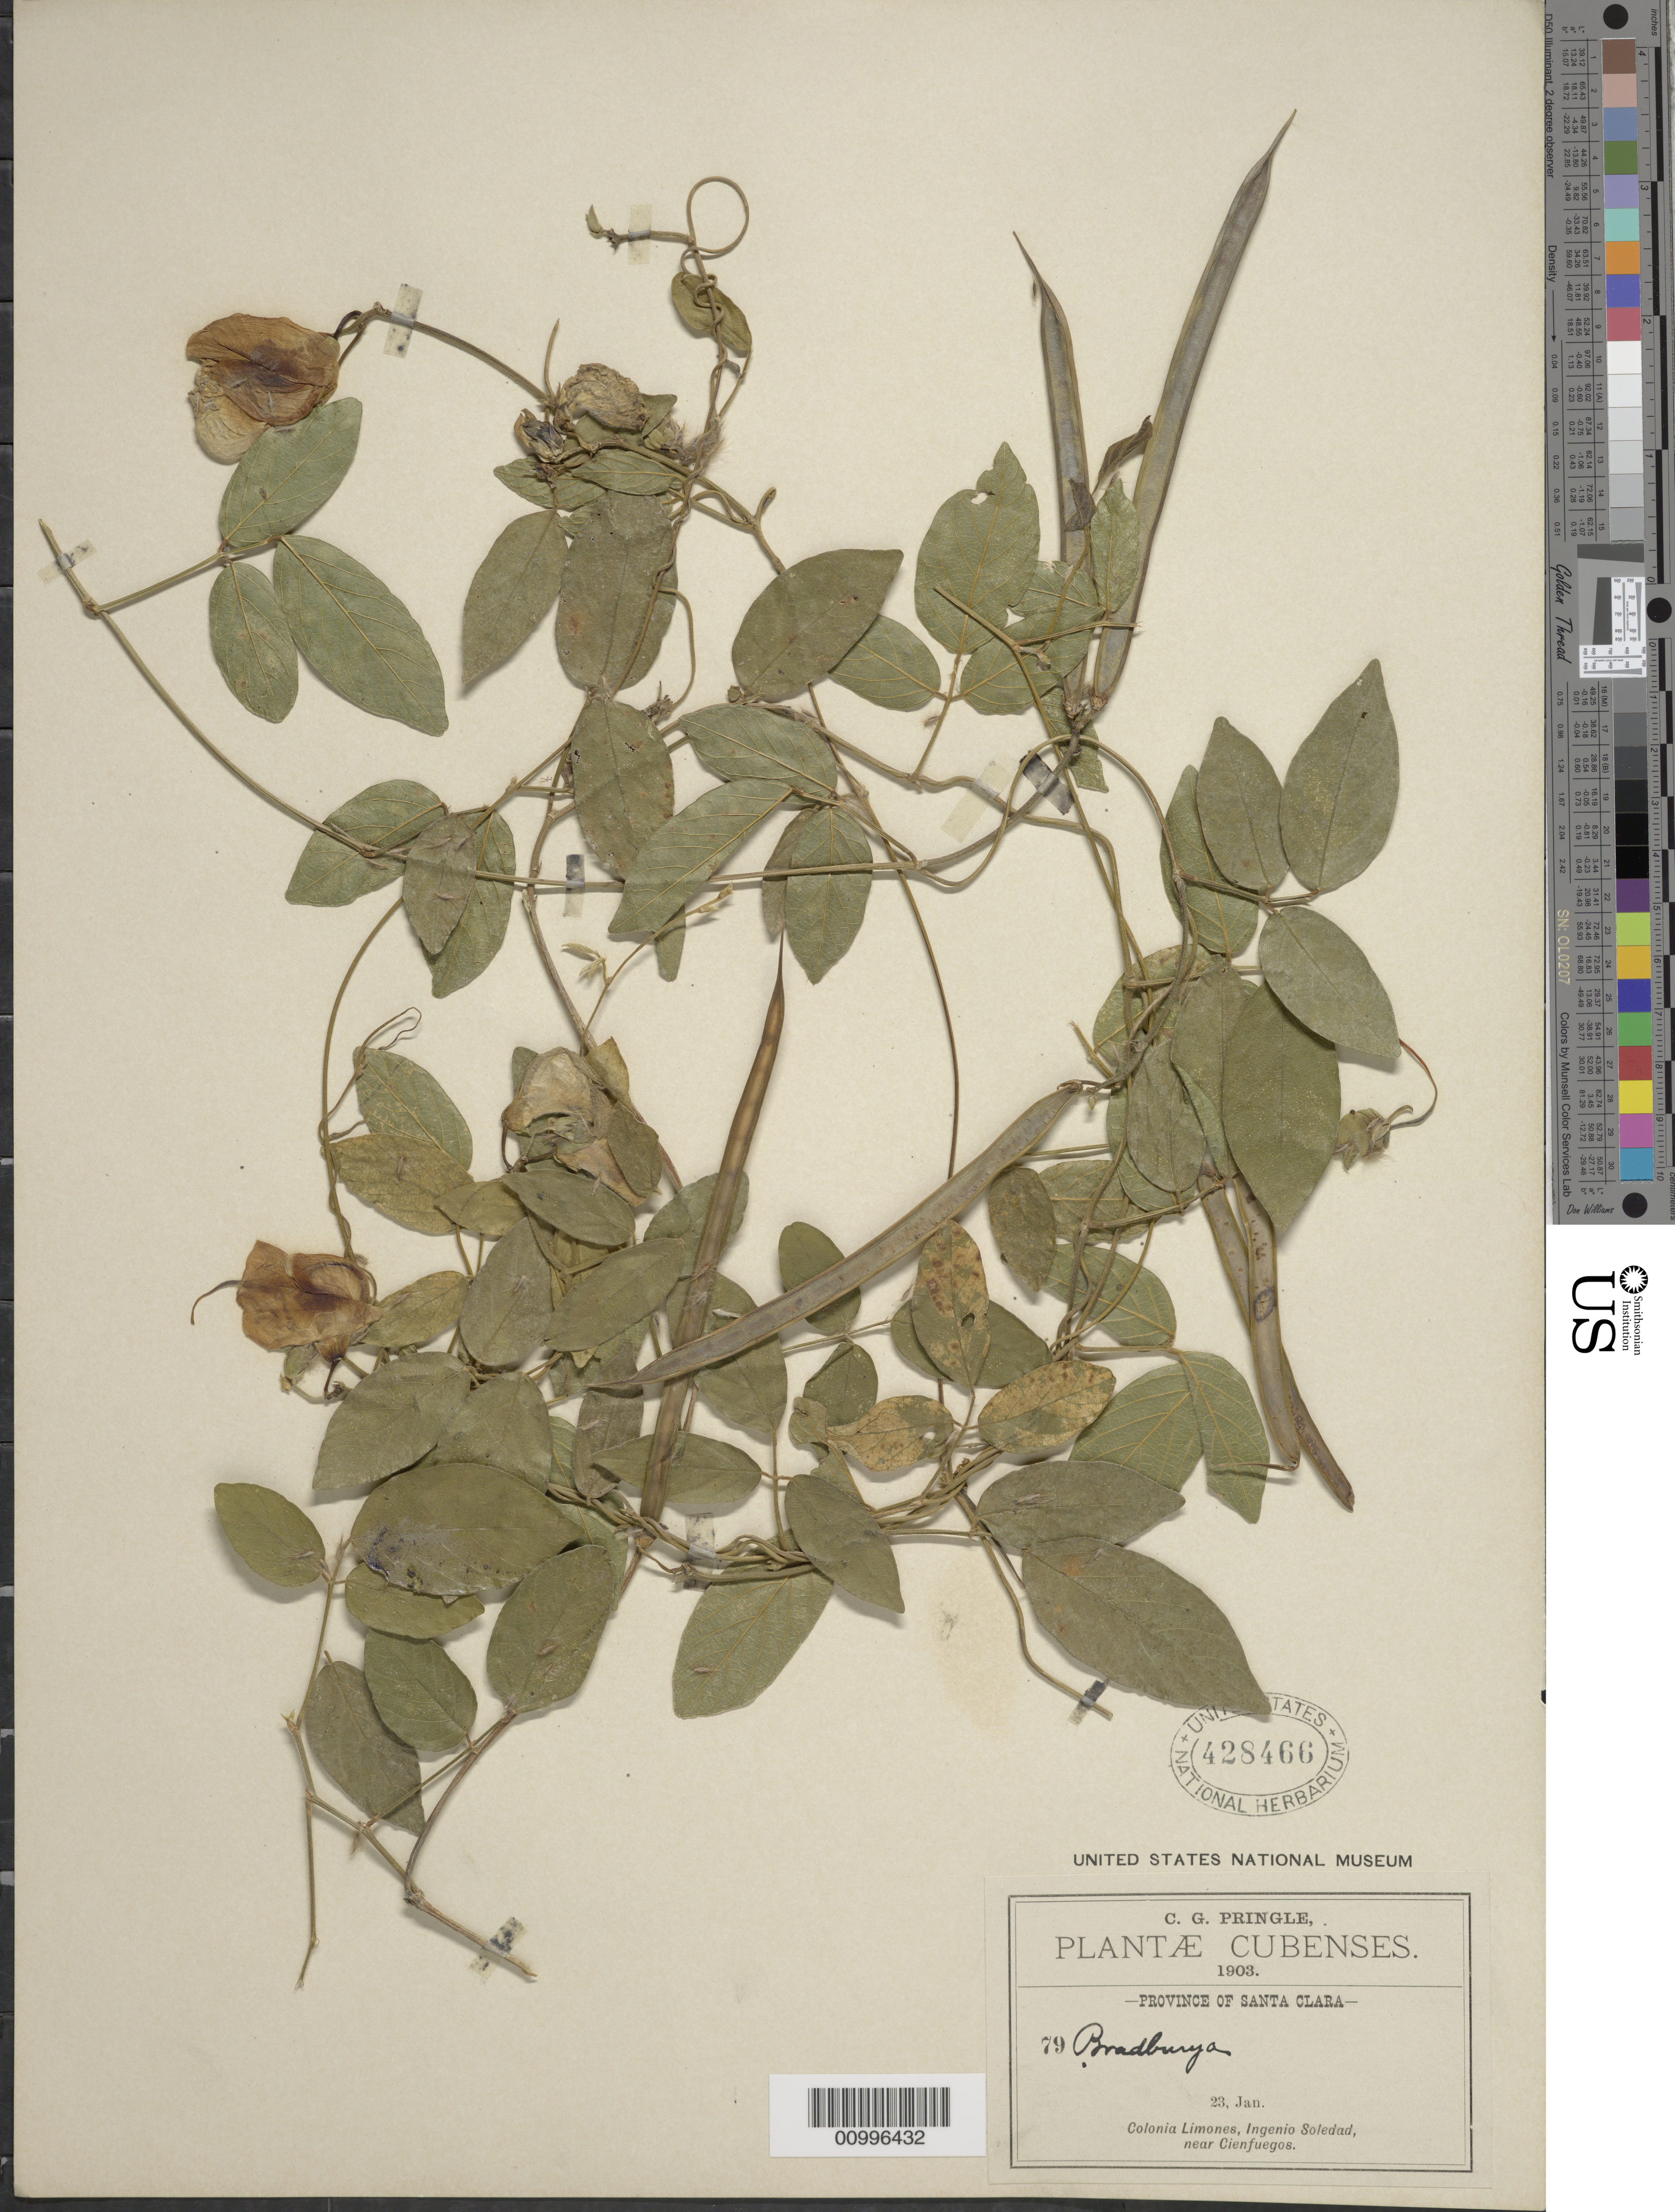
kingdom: Plantae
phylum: Tracheophyta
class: Magnoliopsida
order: Fabales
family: Fabaceae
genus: Centrosema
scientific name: Centrosema pubescens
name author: Benth.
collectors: C. G. Pringle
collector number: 79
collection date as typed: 23 Jan 1903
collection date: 1903-01-23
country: Cuba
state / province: Cienfuegos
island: Cuba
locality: Cienfuegos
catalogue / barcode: US 428466